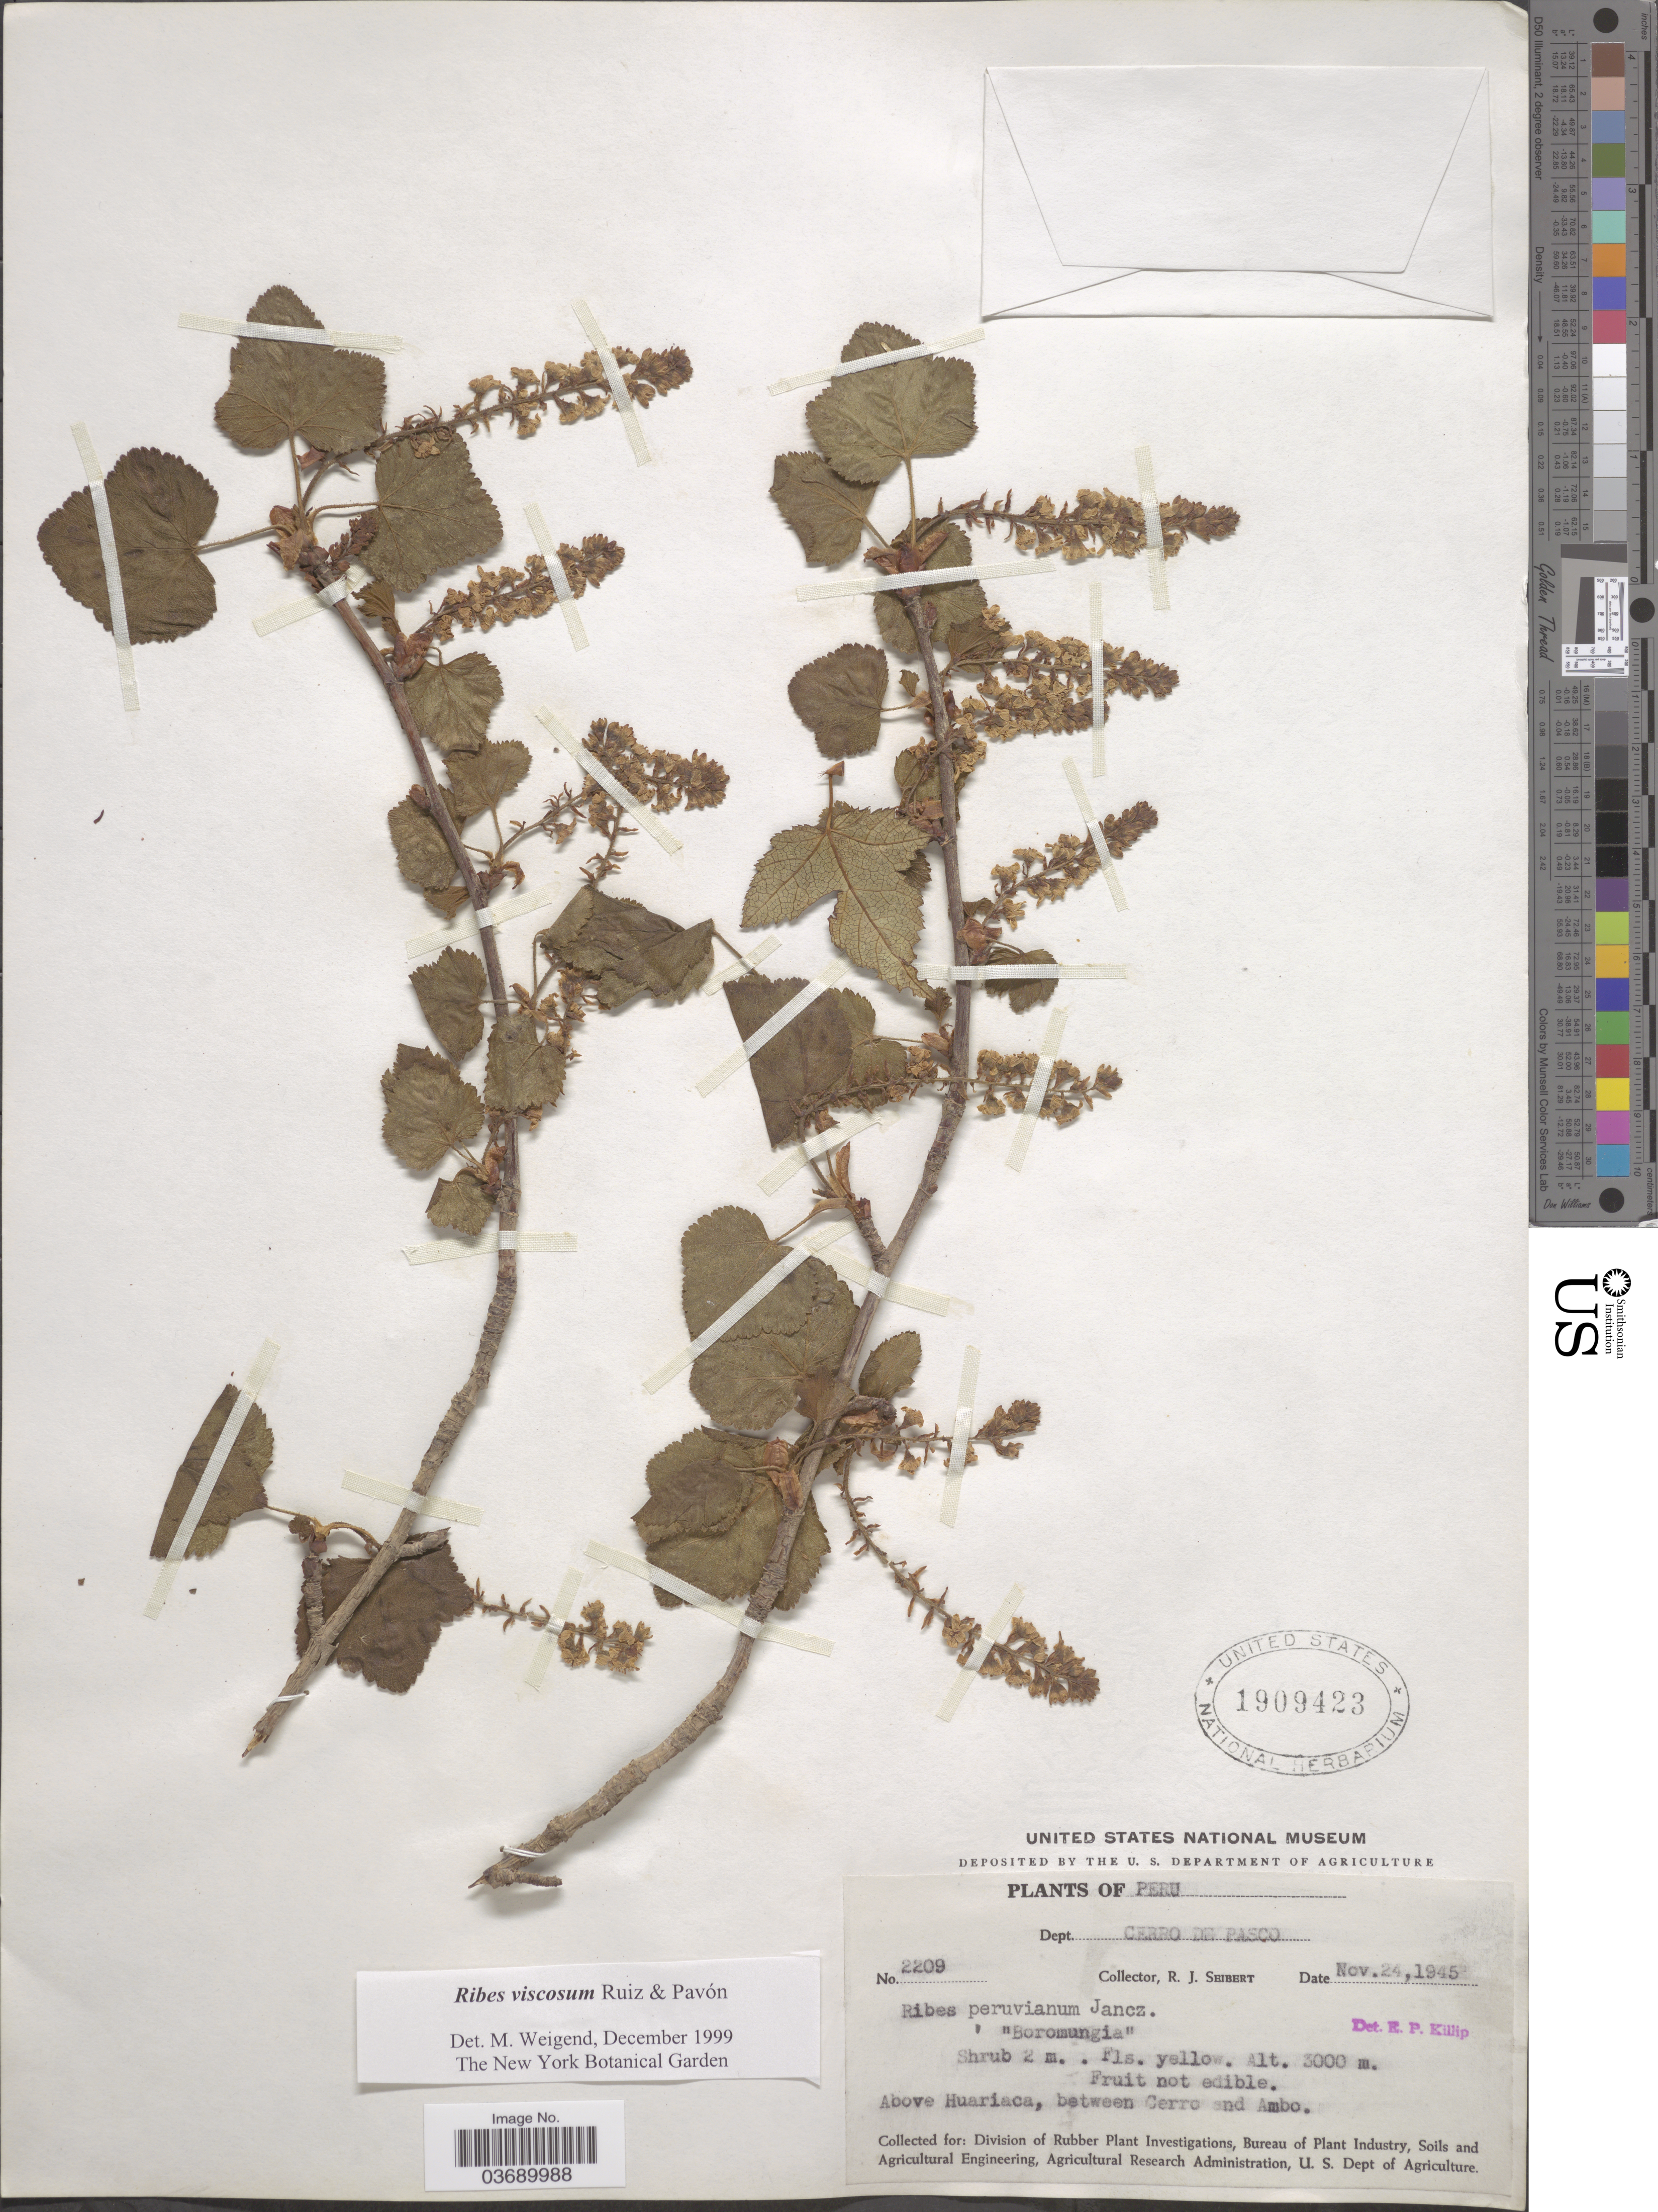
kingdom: Plantae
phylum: Tracheophyta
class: Magnoliopsida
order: Saxifragales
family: Grossulariaceae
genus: Ribes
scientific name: Ribes viscosum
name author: Cels ex Dum. Cours.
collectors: R. J. Seibert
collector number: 2209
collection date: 1945-11-24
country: Peru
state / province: Pasco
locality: Dept. Cerro de Pasco. Above Huariaca, between Cerro and Ambo.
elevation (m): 3000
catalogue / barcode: US 1909423